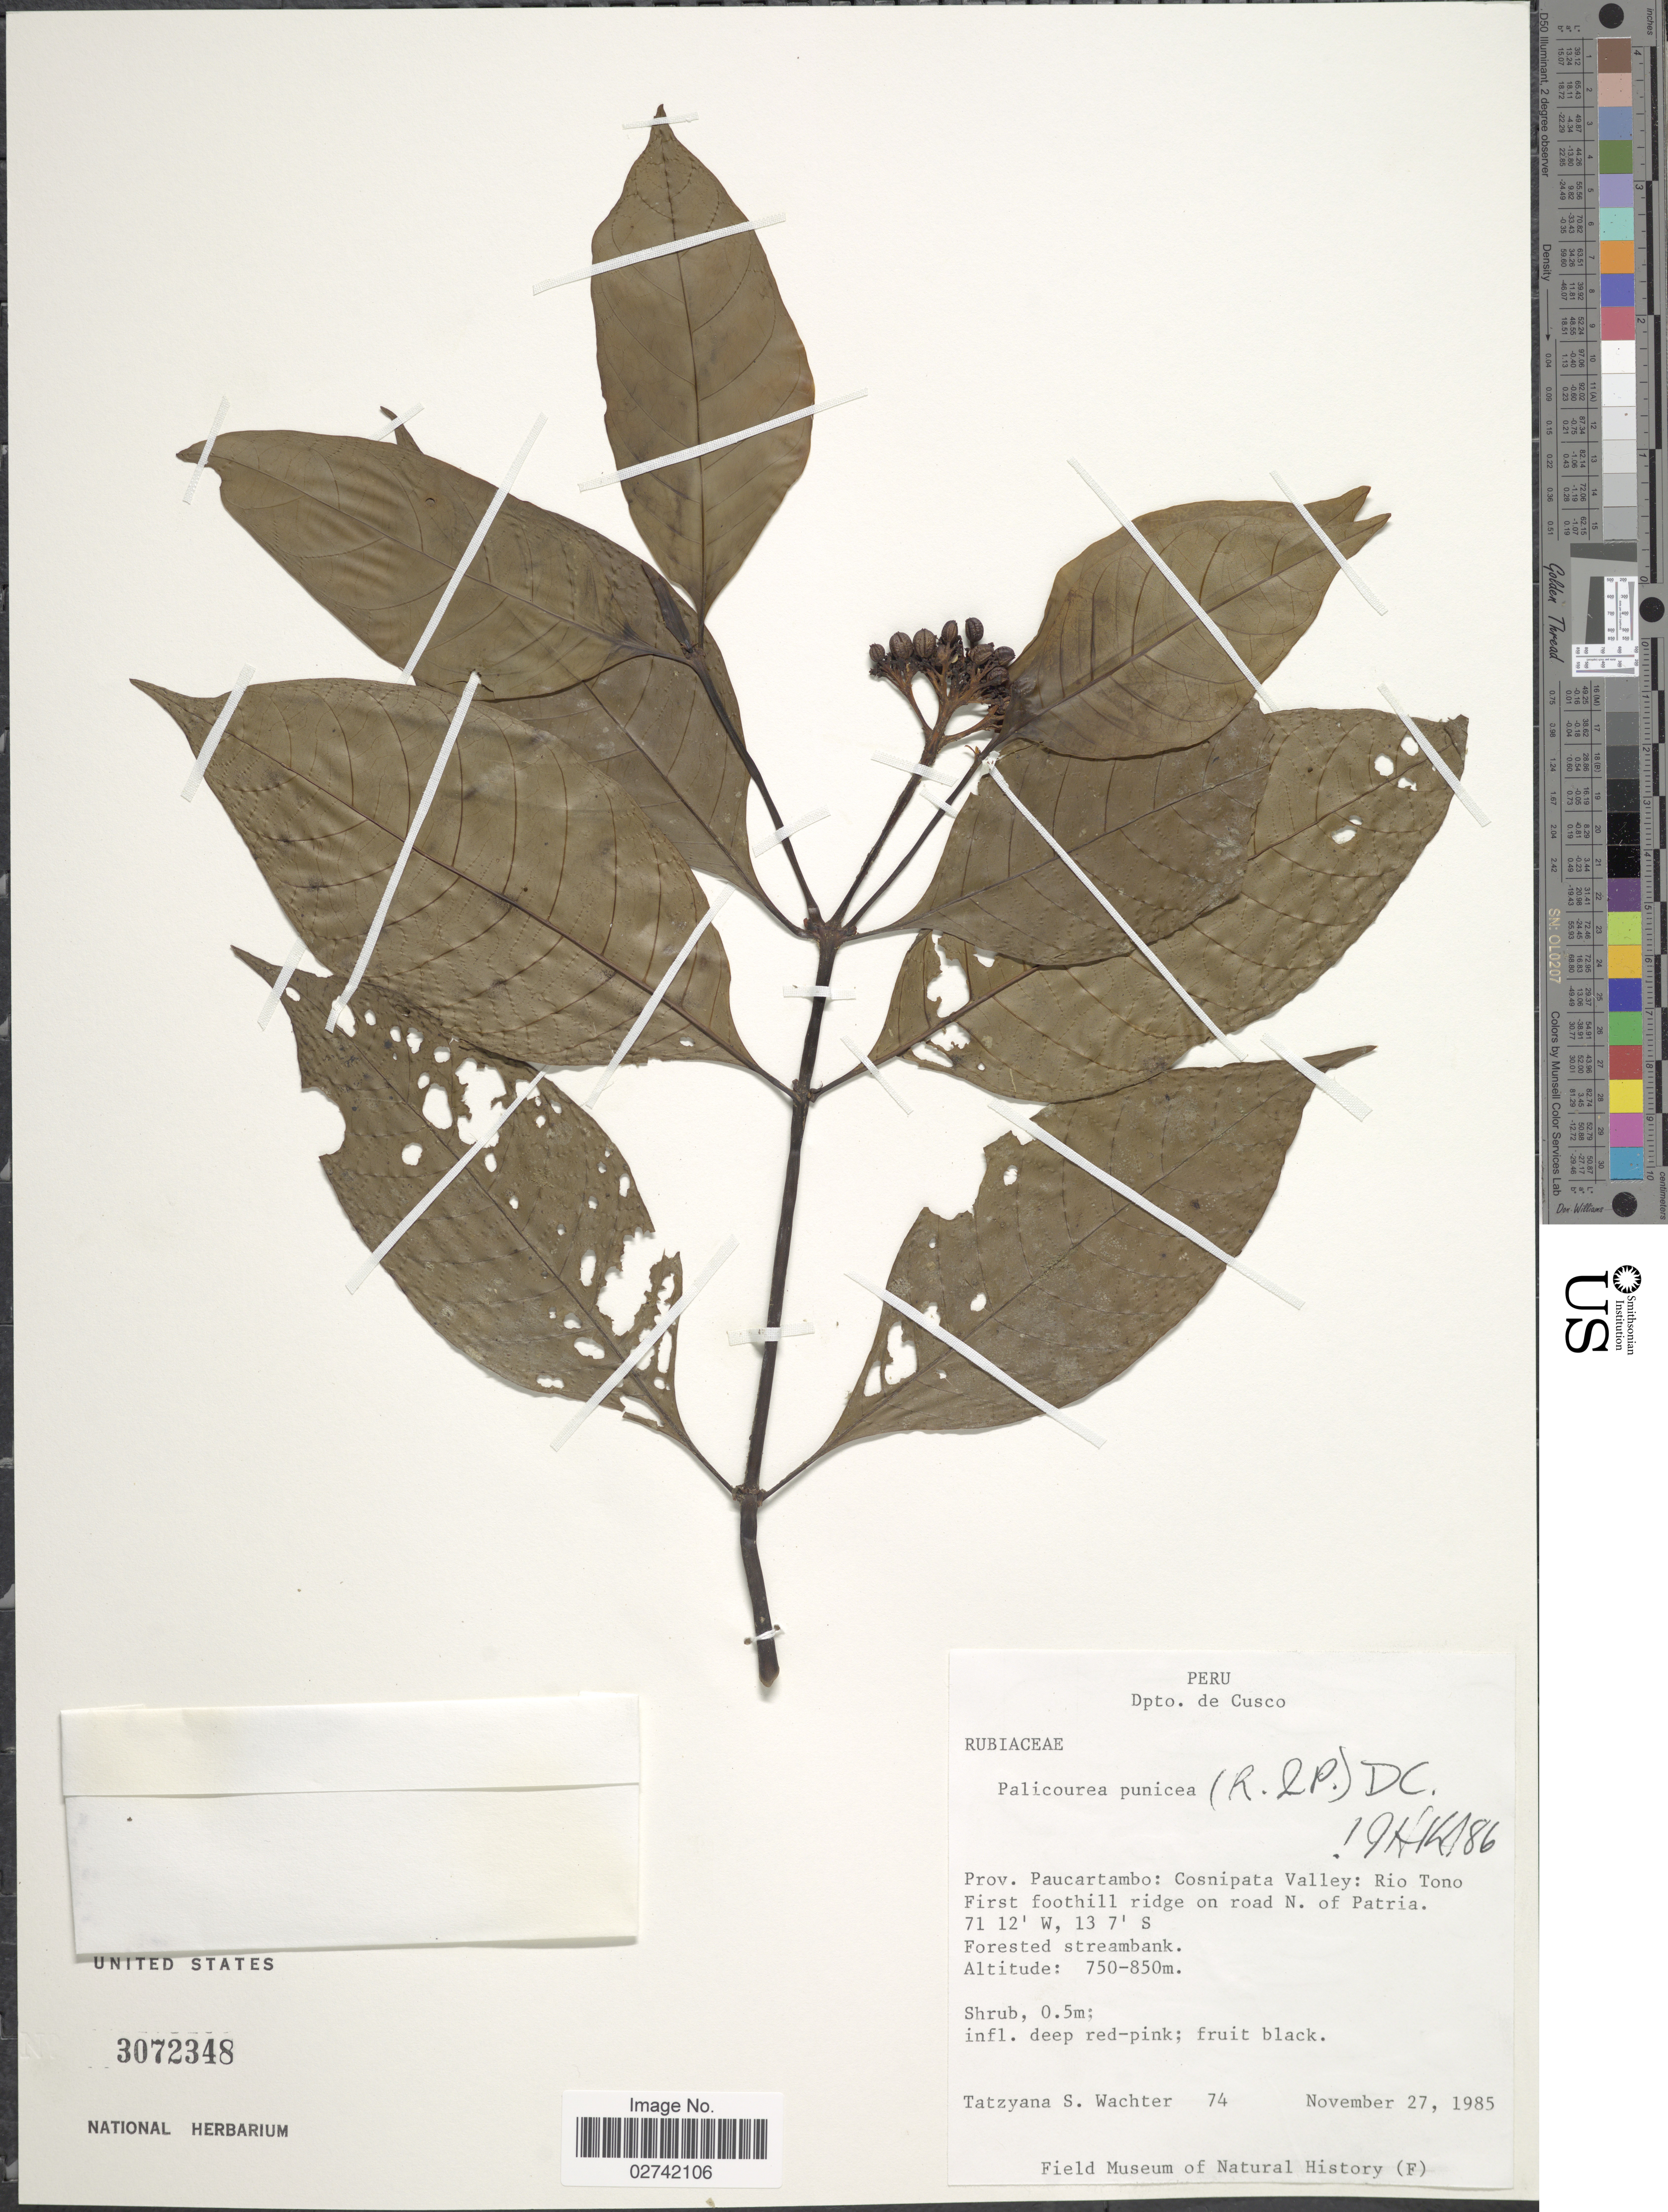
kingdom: Plantae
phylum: Tracheophyta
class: Magnoliopsida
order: Gentianales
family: Rubiaceae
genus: Palicourea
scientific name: Palicourea punicea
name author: (Ruiz & Pav.) DC.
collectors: T. Wachter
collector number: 74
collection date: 1985-11-27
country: Peru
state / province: Cusco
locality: Prov. Paucartambo: Cosnipata Valley: Rio Tono, First foothill ridge on road N. of Patria, forested streambank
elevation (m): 750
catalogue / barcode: US 3072348